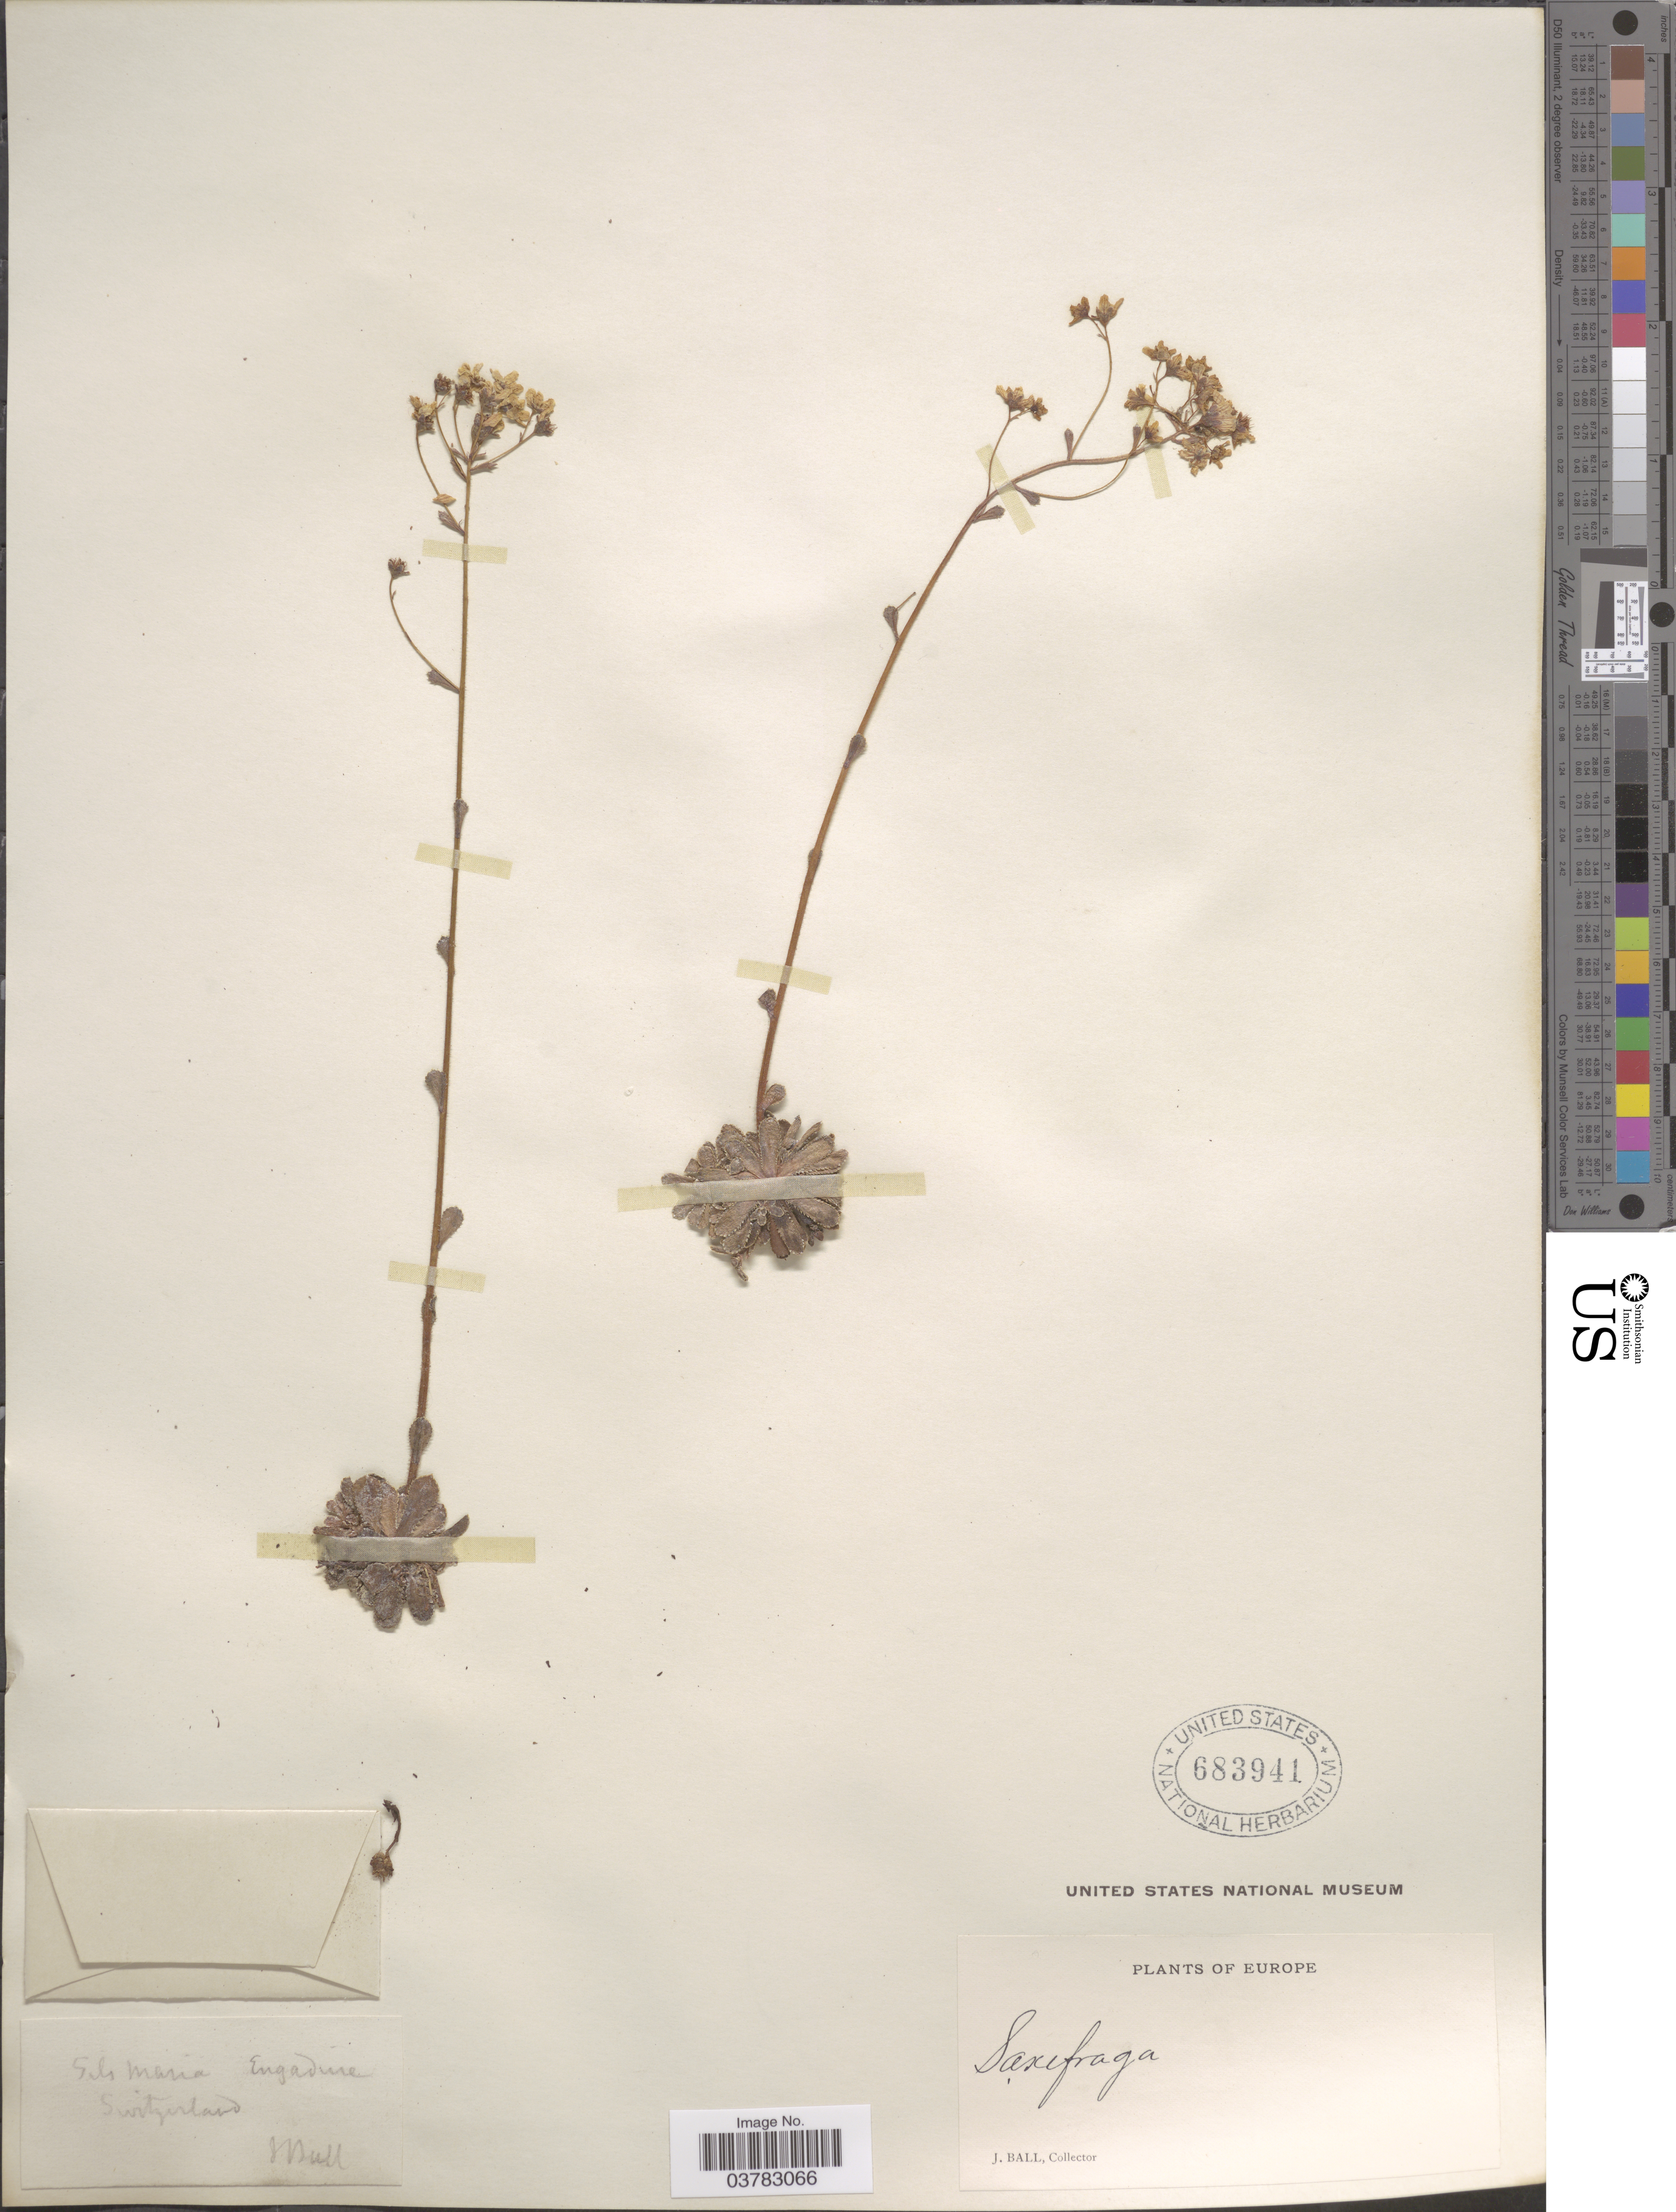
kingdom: Plantae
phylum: Tracheophyta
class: Magnoliopsida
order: Saxifragales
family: Saxifragaceae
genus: Saxifraga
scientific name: Saxifraga sp.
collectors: J. Ball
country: Switzerland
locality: Sils Maria Engadine.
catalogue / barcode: US 683941